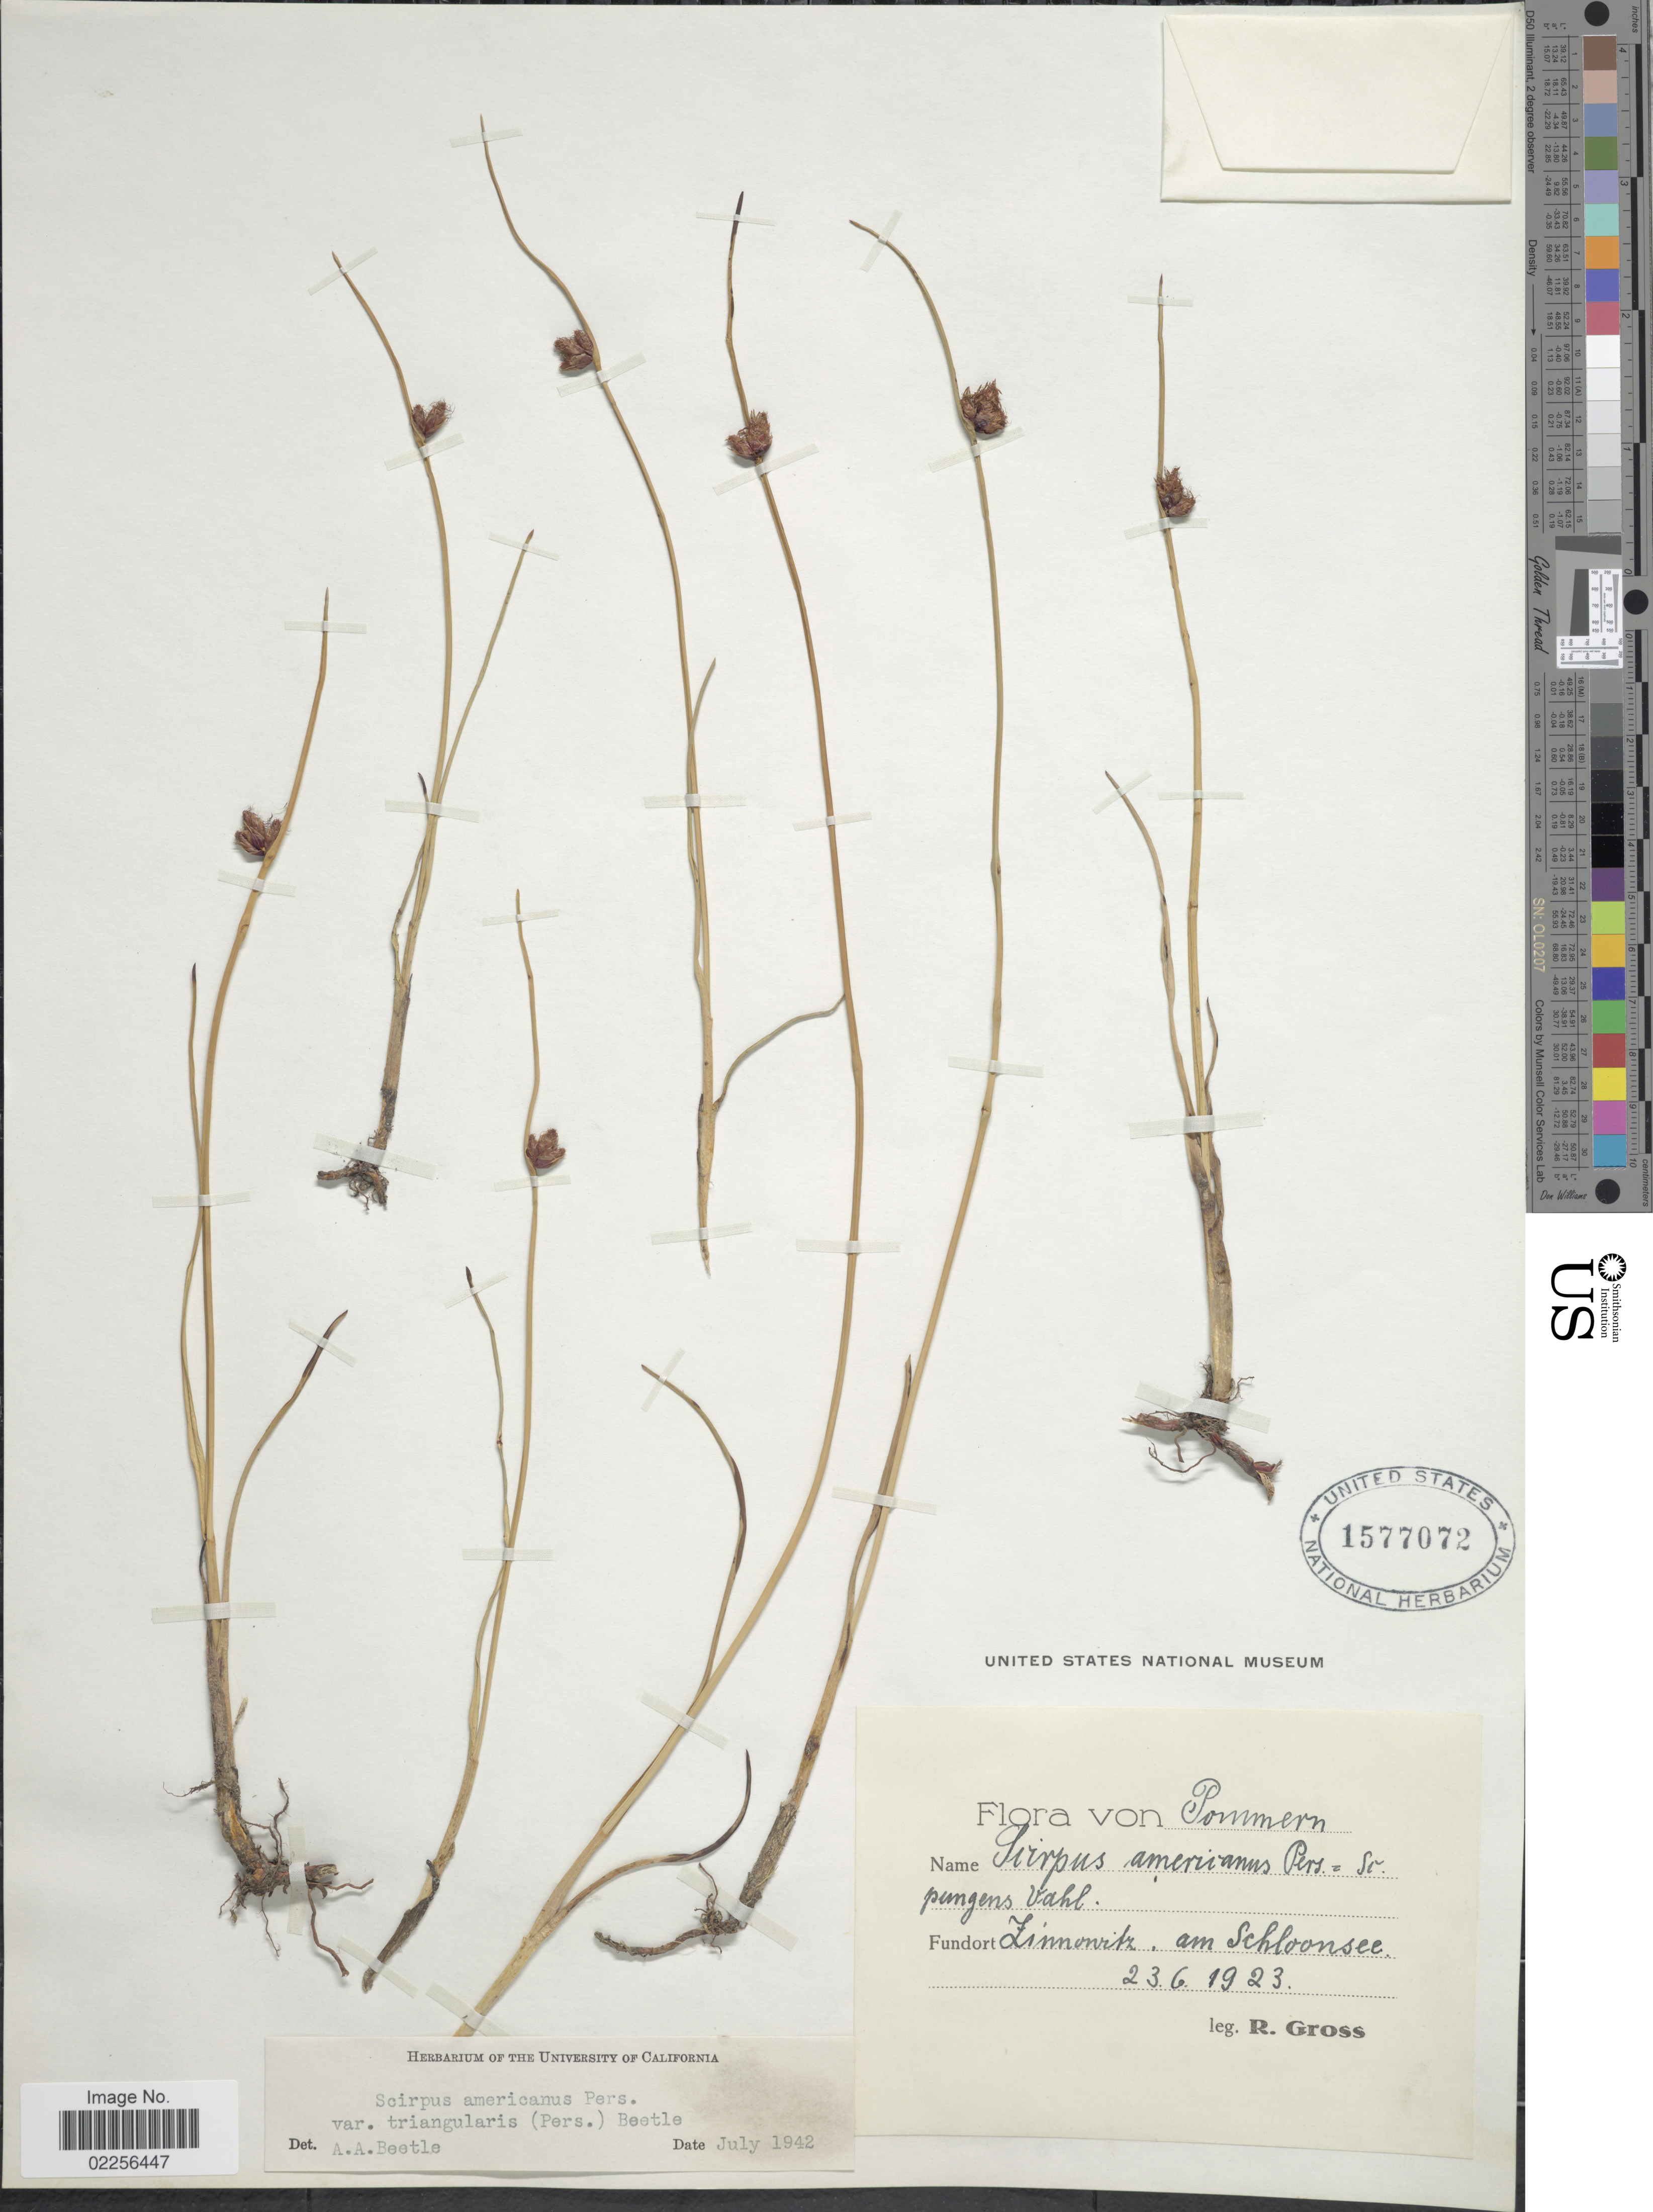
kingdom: Plantae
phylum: Tracheophyta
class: Liliopsida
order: Poales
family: Cyperaceae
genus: Schoenoplectus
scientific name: Schoenoplectus pungens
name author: (Vahl) Palla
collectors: R. Gross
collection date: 1923-06-23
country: Germany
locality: Pommern, Linnonritz am Schloonsee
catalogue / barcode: US 1577072